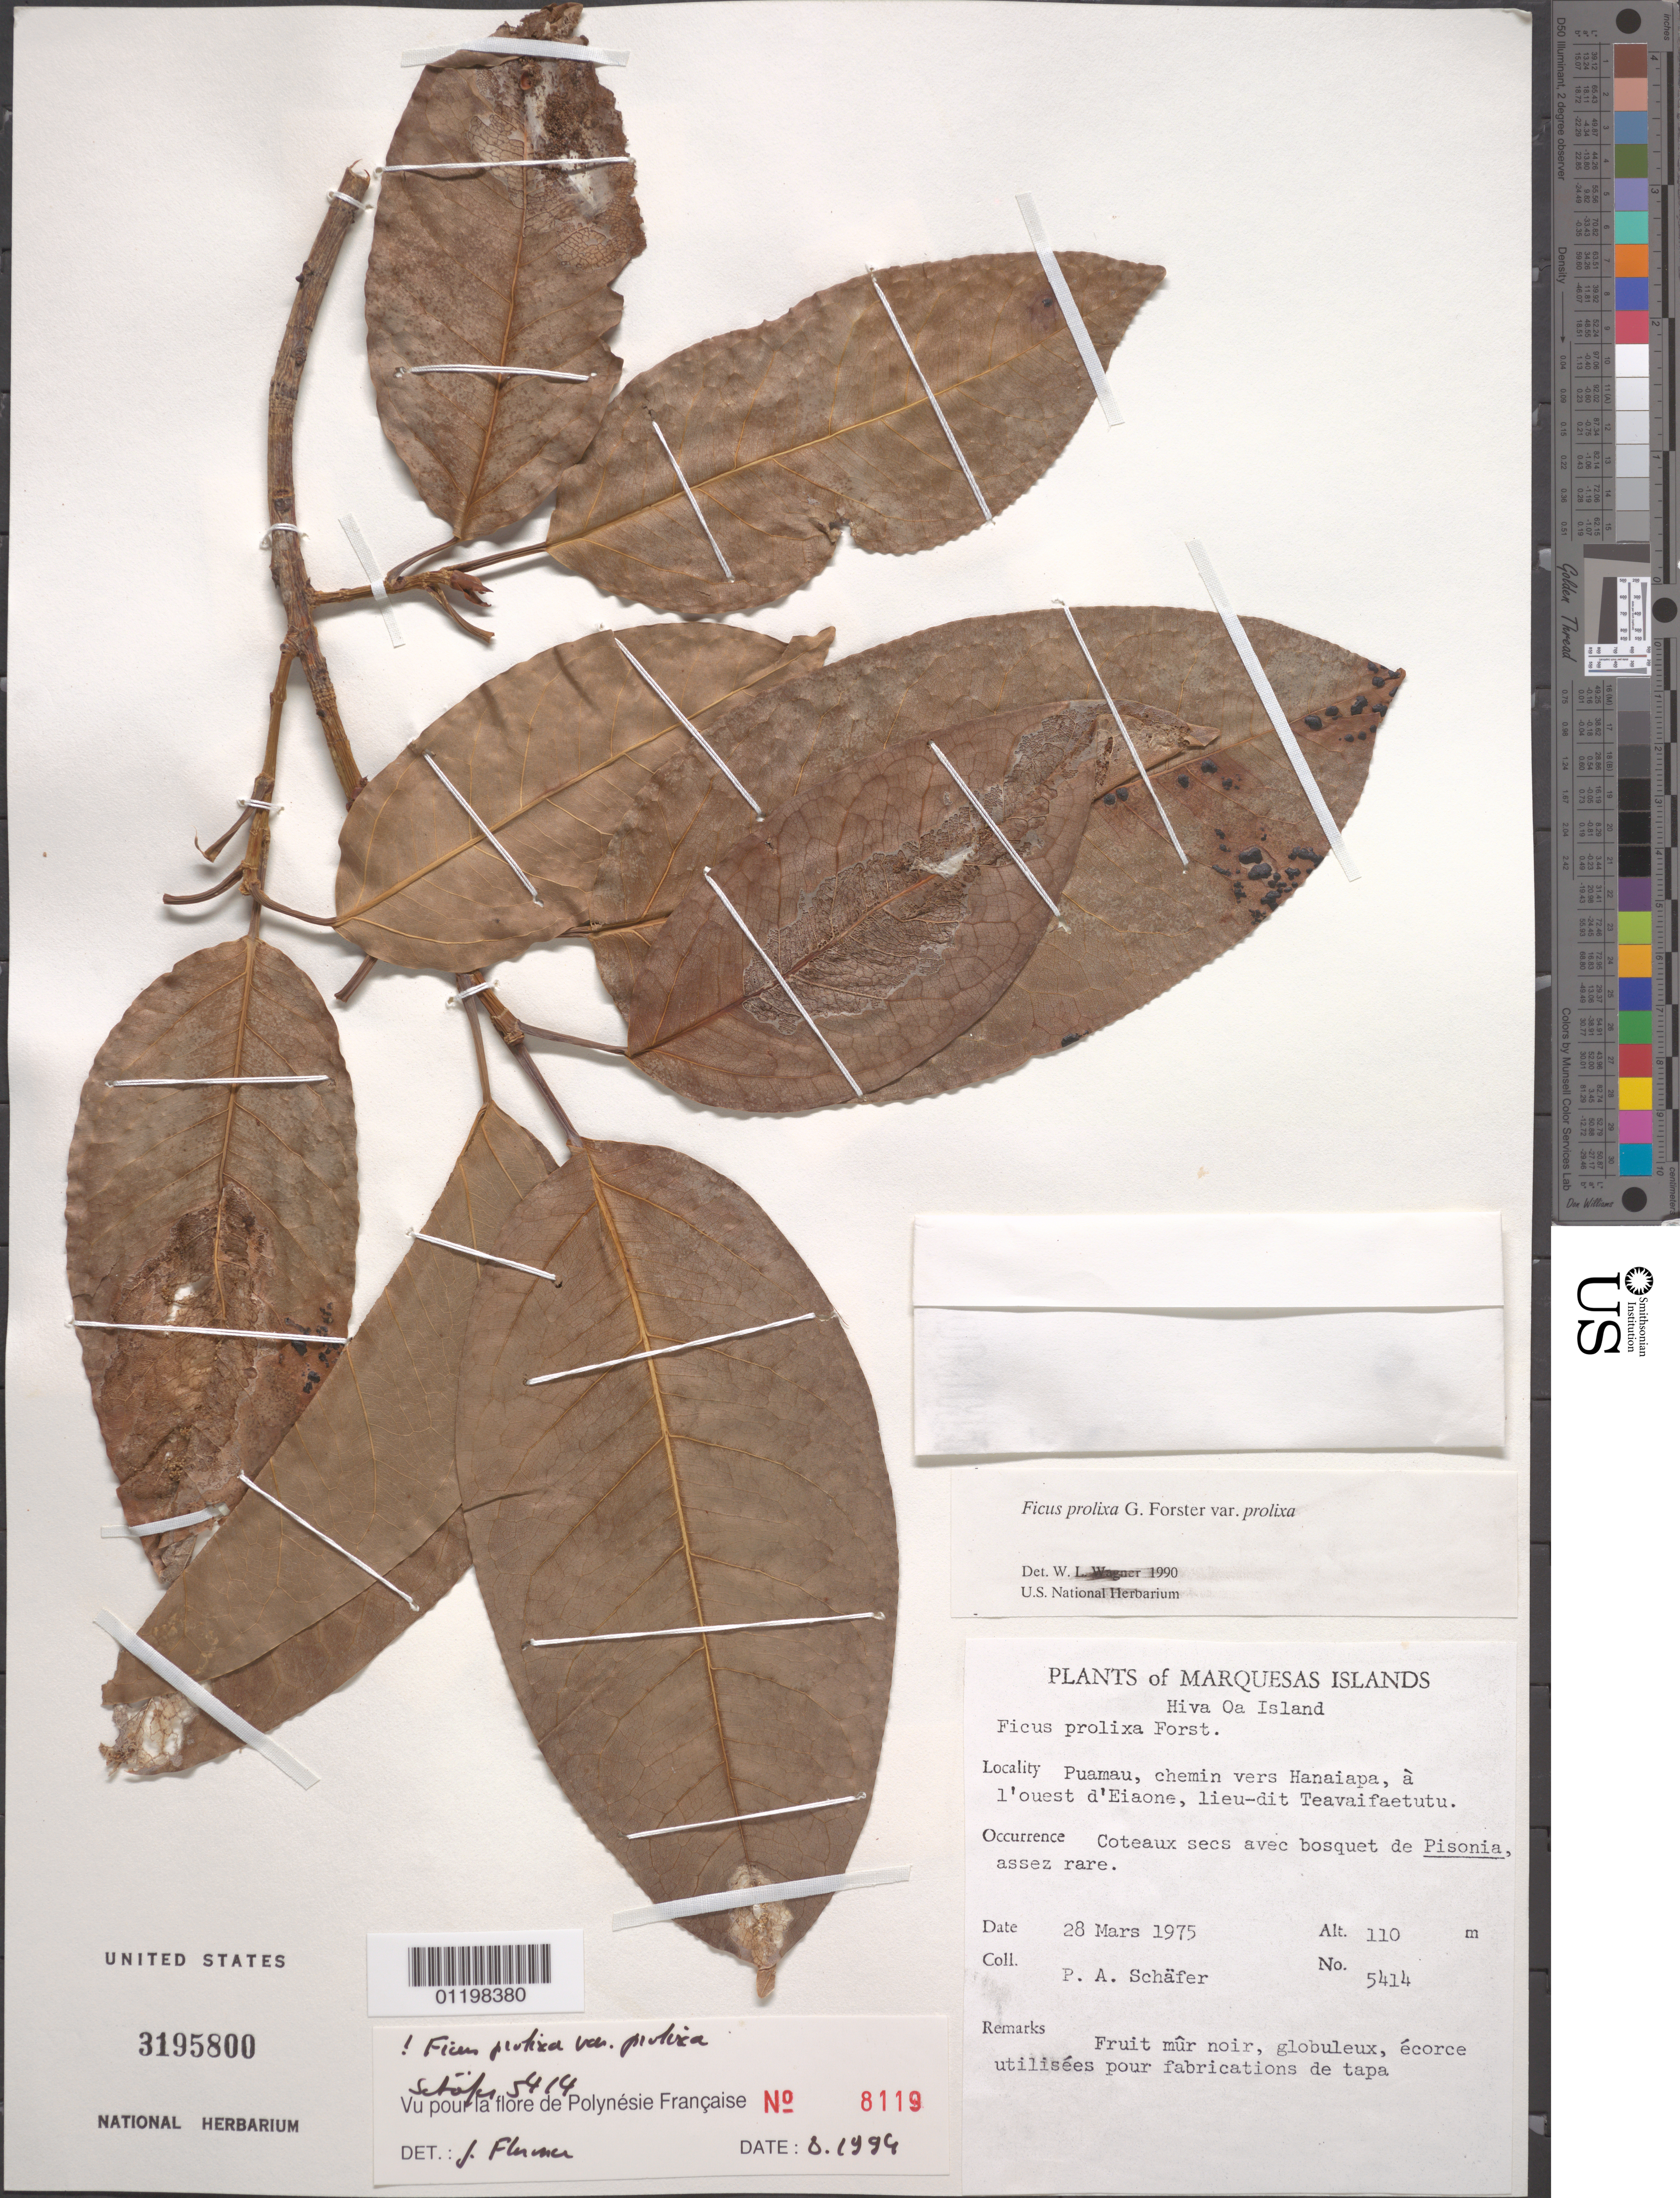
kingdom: Plantae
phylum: Tracheophyta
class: Magnoliopsida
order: Rosales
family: Moraceae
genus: Ficus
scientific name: Ficus prolixa var. prolixa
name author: G. Forst.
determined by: Wagner, W. L., (BOT), Smithsonian Institution - National Museum of Natural History (UNITED STATES)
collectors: P. A. Schäfer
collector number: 5414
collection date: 1975-03-28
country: French Polynesia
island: Hiva Oa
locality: Puamau, chemin vers Hanaiapa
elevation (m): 110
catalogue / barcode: US 3195800